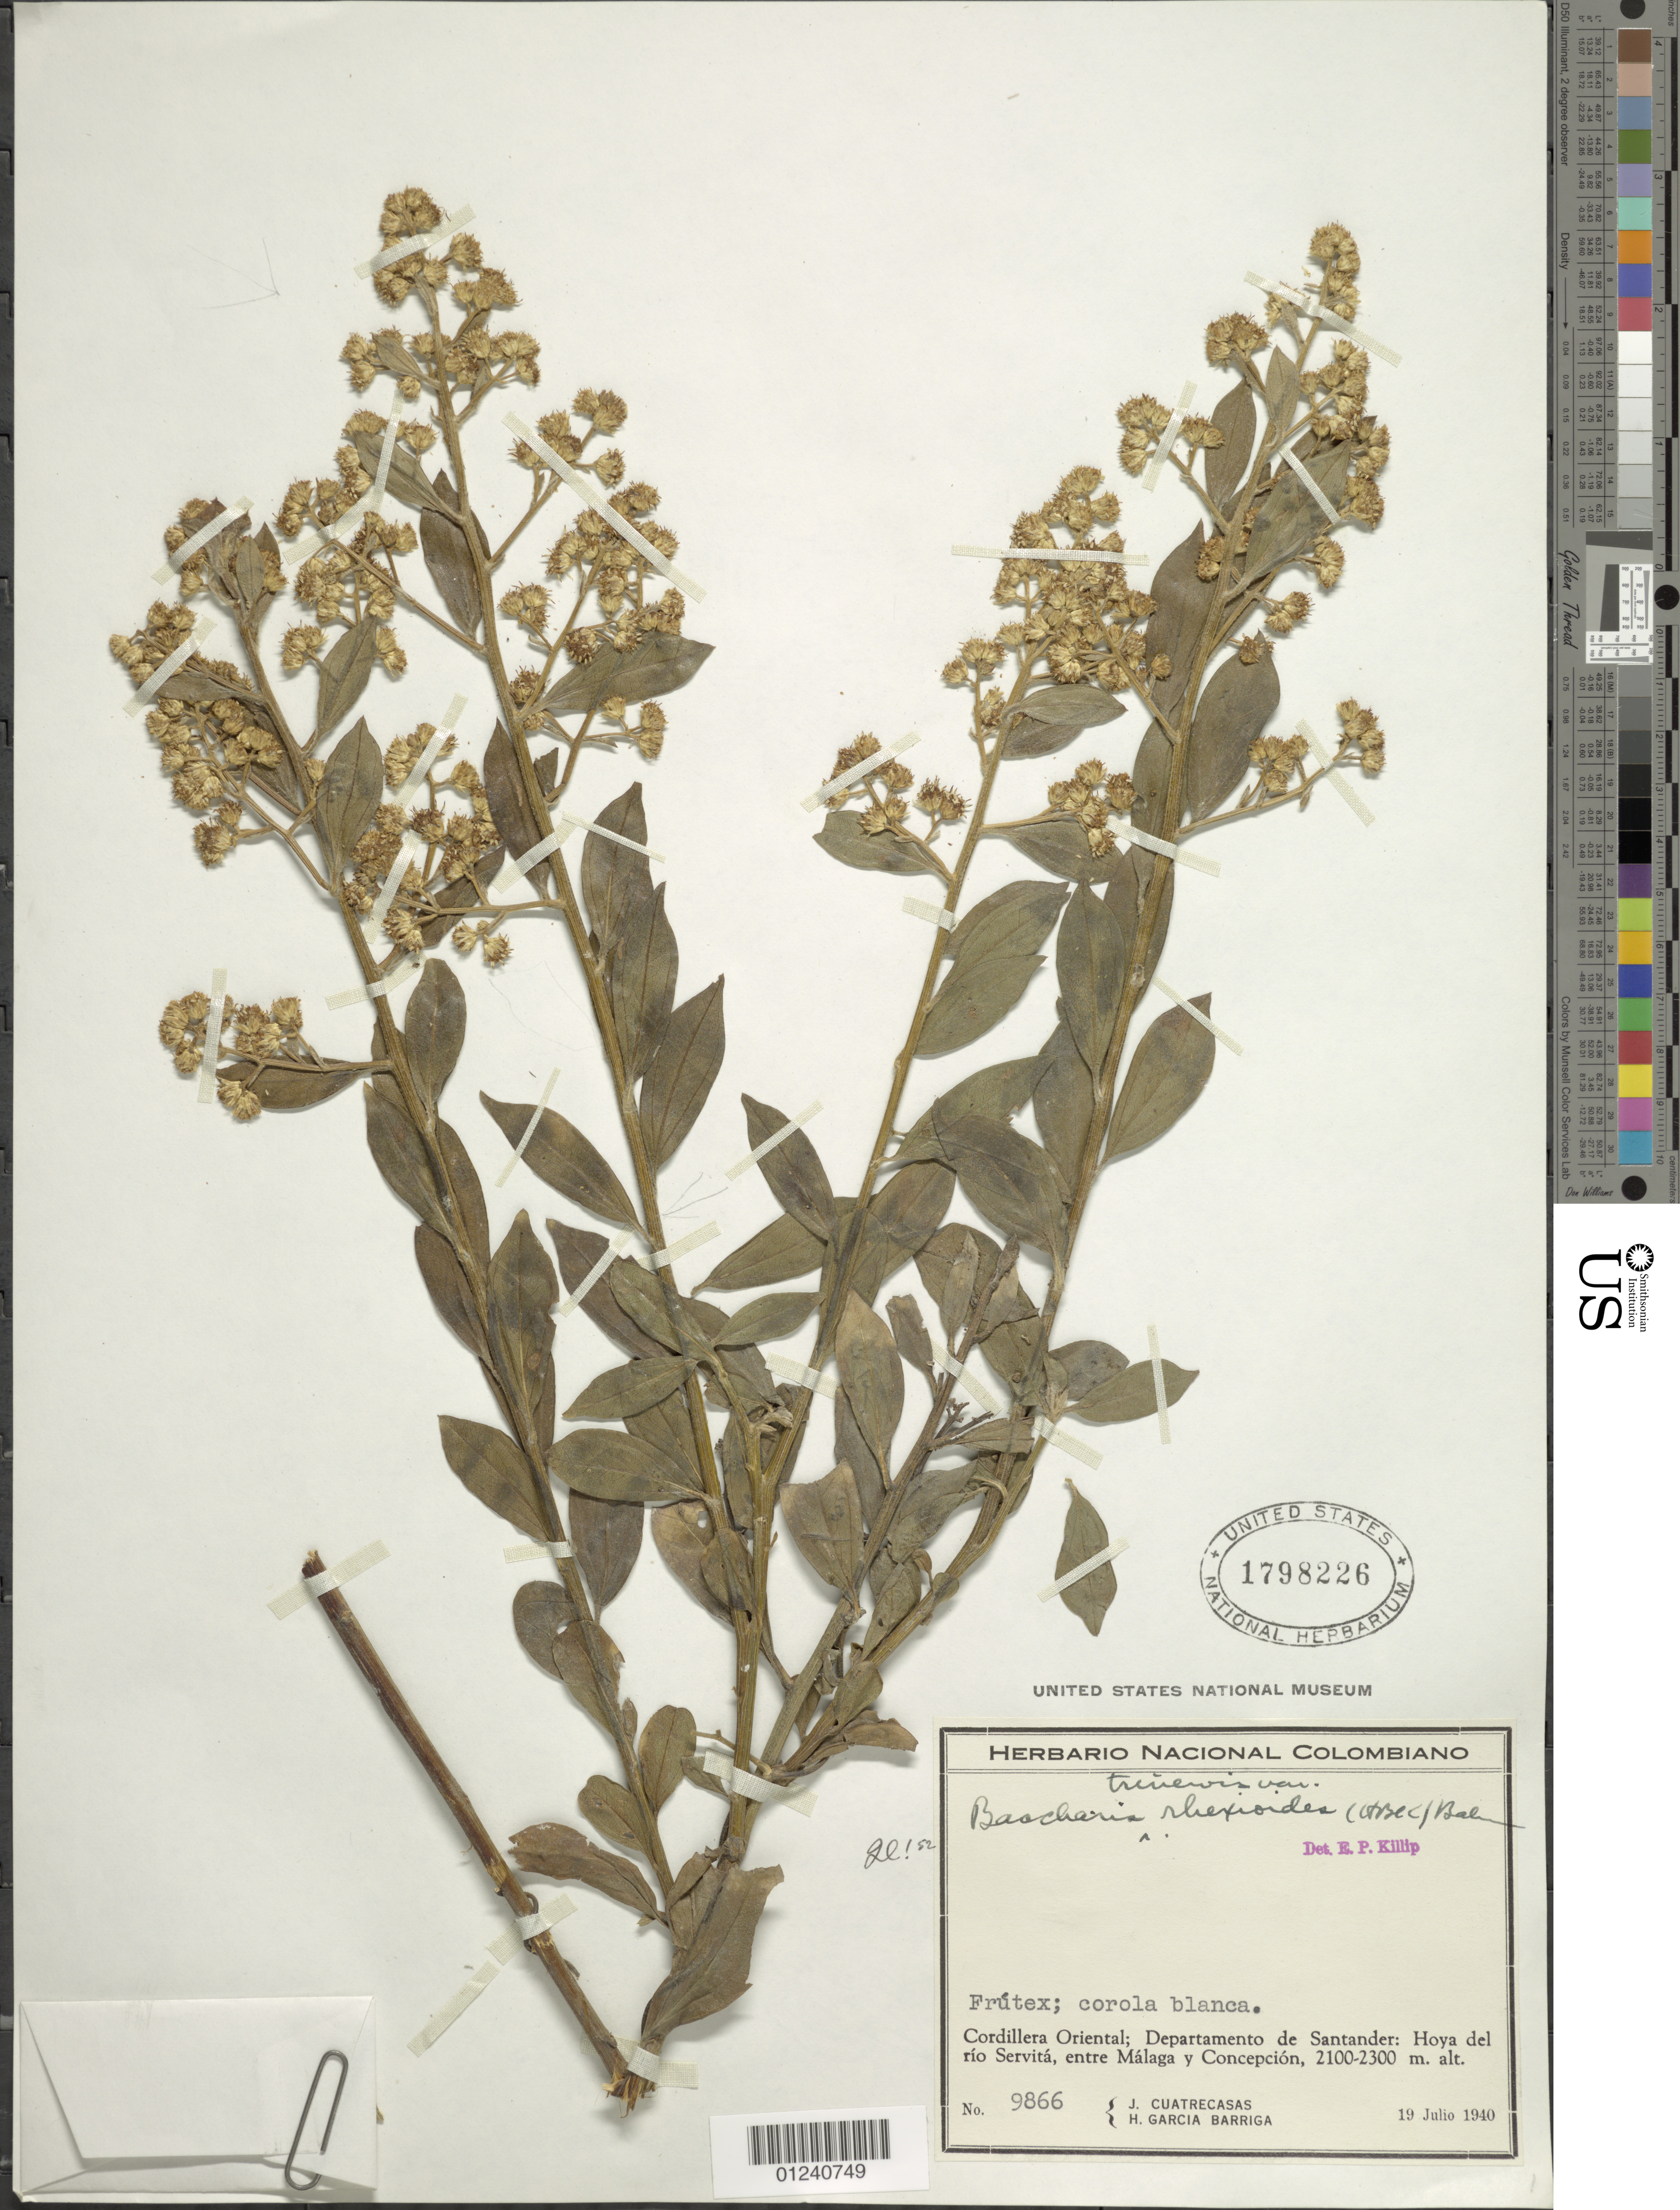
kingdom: Plantae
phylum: Tracheophyta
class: Magnoliopsida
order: Asterales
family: Asteraceae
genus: Baccharis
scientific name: Baccharis trinervis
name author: (Lam.) Pers.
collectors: J. Cuatrecasas & H. García Barriga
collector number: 9866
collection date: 1940-07-19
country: Colombia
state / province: Santander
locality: Cordillera Oriental, Hoya del río Servitá, entre Málaga y Concepción.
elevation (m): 2100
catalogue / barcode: US 1798226